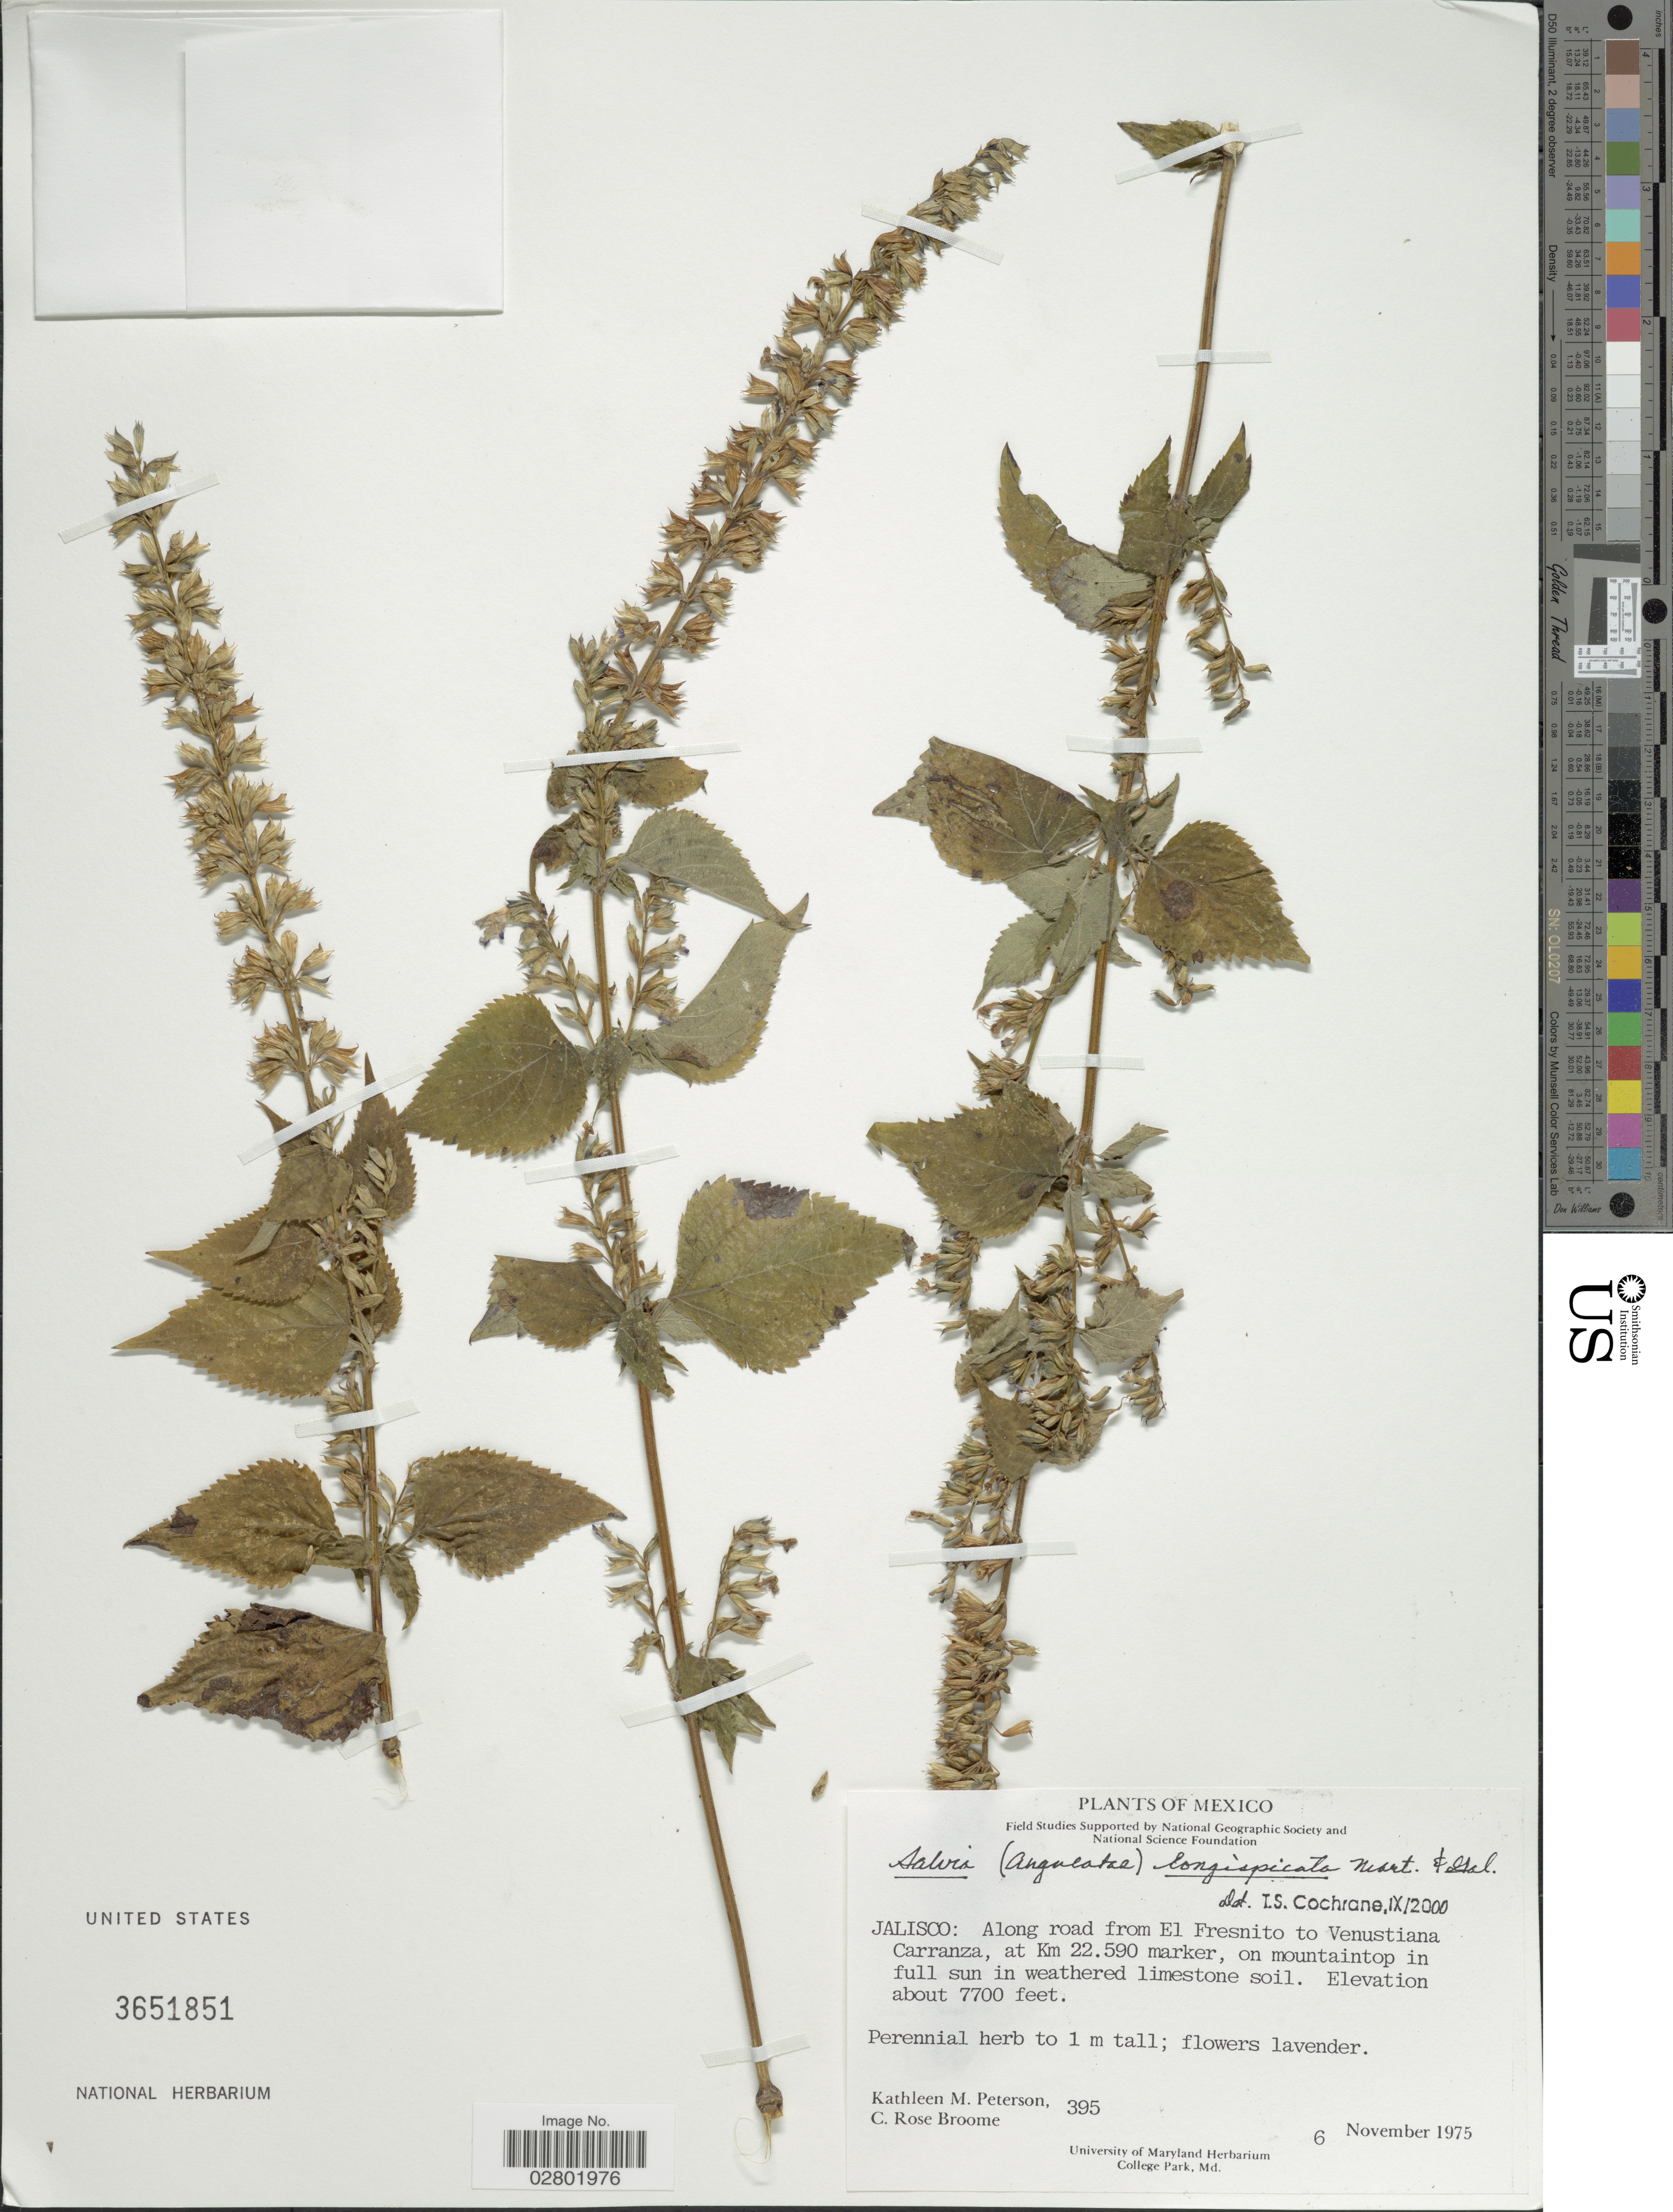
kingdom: Plantae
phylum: Tracheophyta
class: Magnoliopsida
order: Lamiales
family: Lamiaceae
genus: Salvia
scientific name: Salvia longispicata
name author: M. Martens & Galeotti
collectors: K. Peterson & C. R. Broome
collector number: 395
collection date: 1975-11-06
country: Mexico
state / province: Jalisco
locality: Along road from El Fresnito to Venustiana Carranza, at Km 22.590 marker, on mountaintop.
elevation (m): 2347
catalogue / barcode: US 3651851